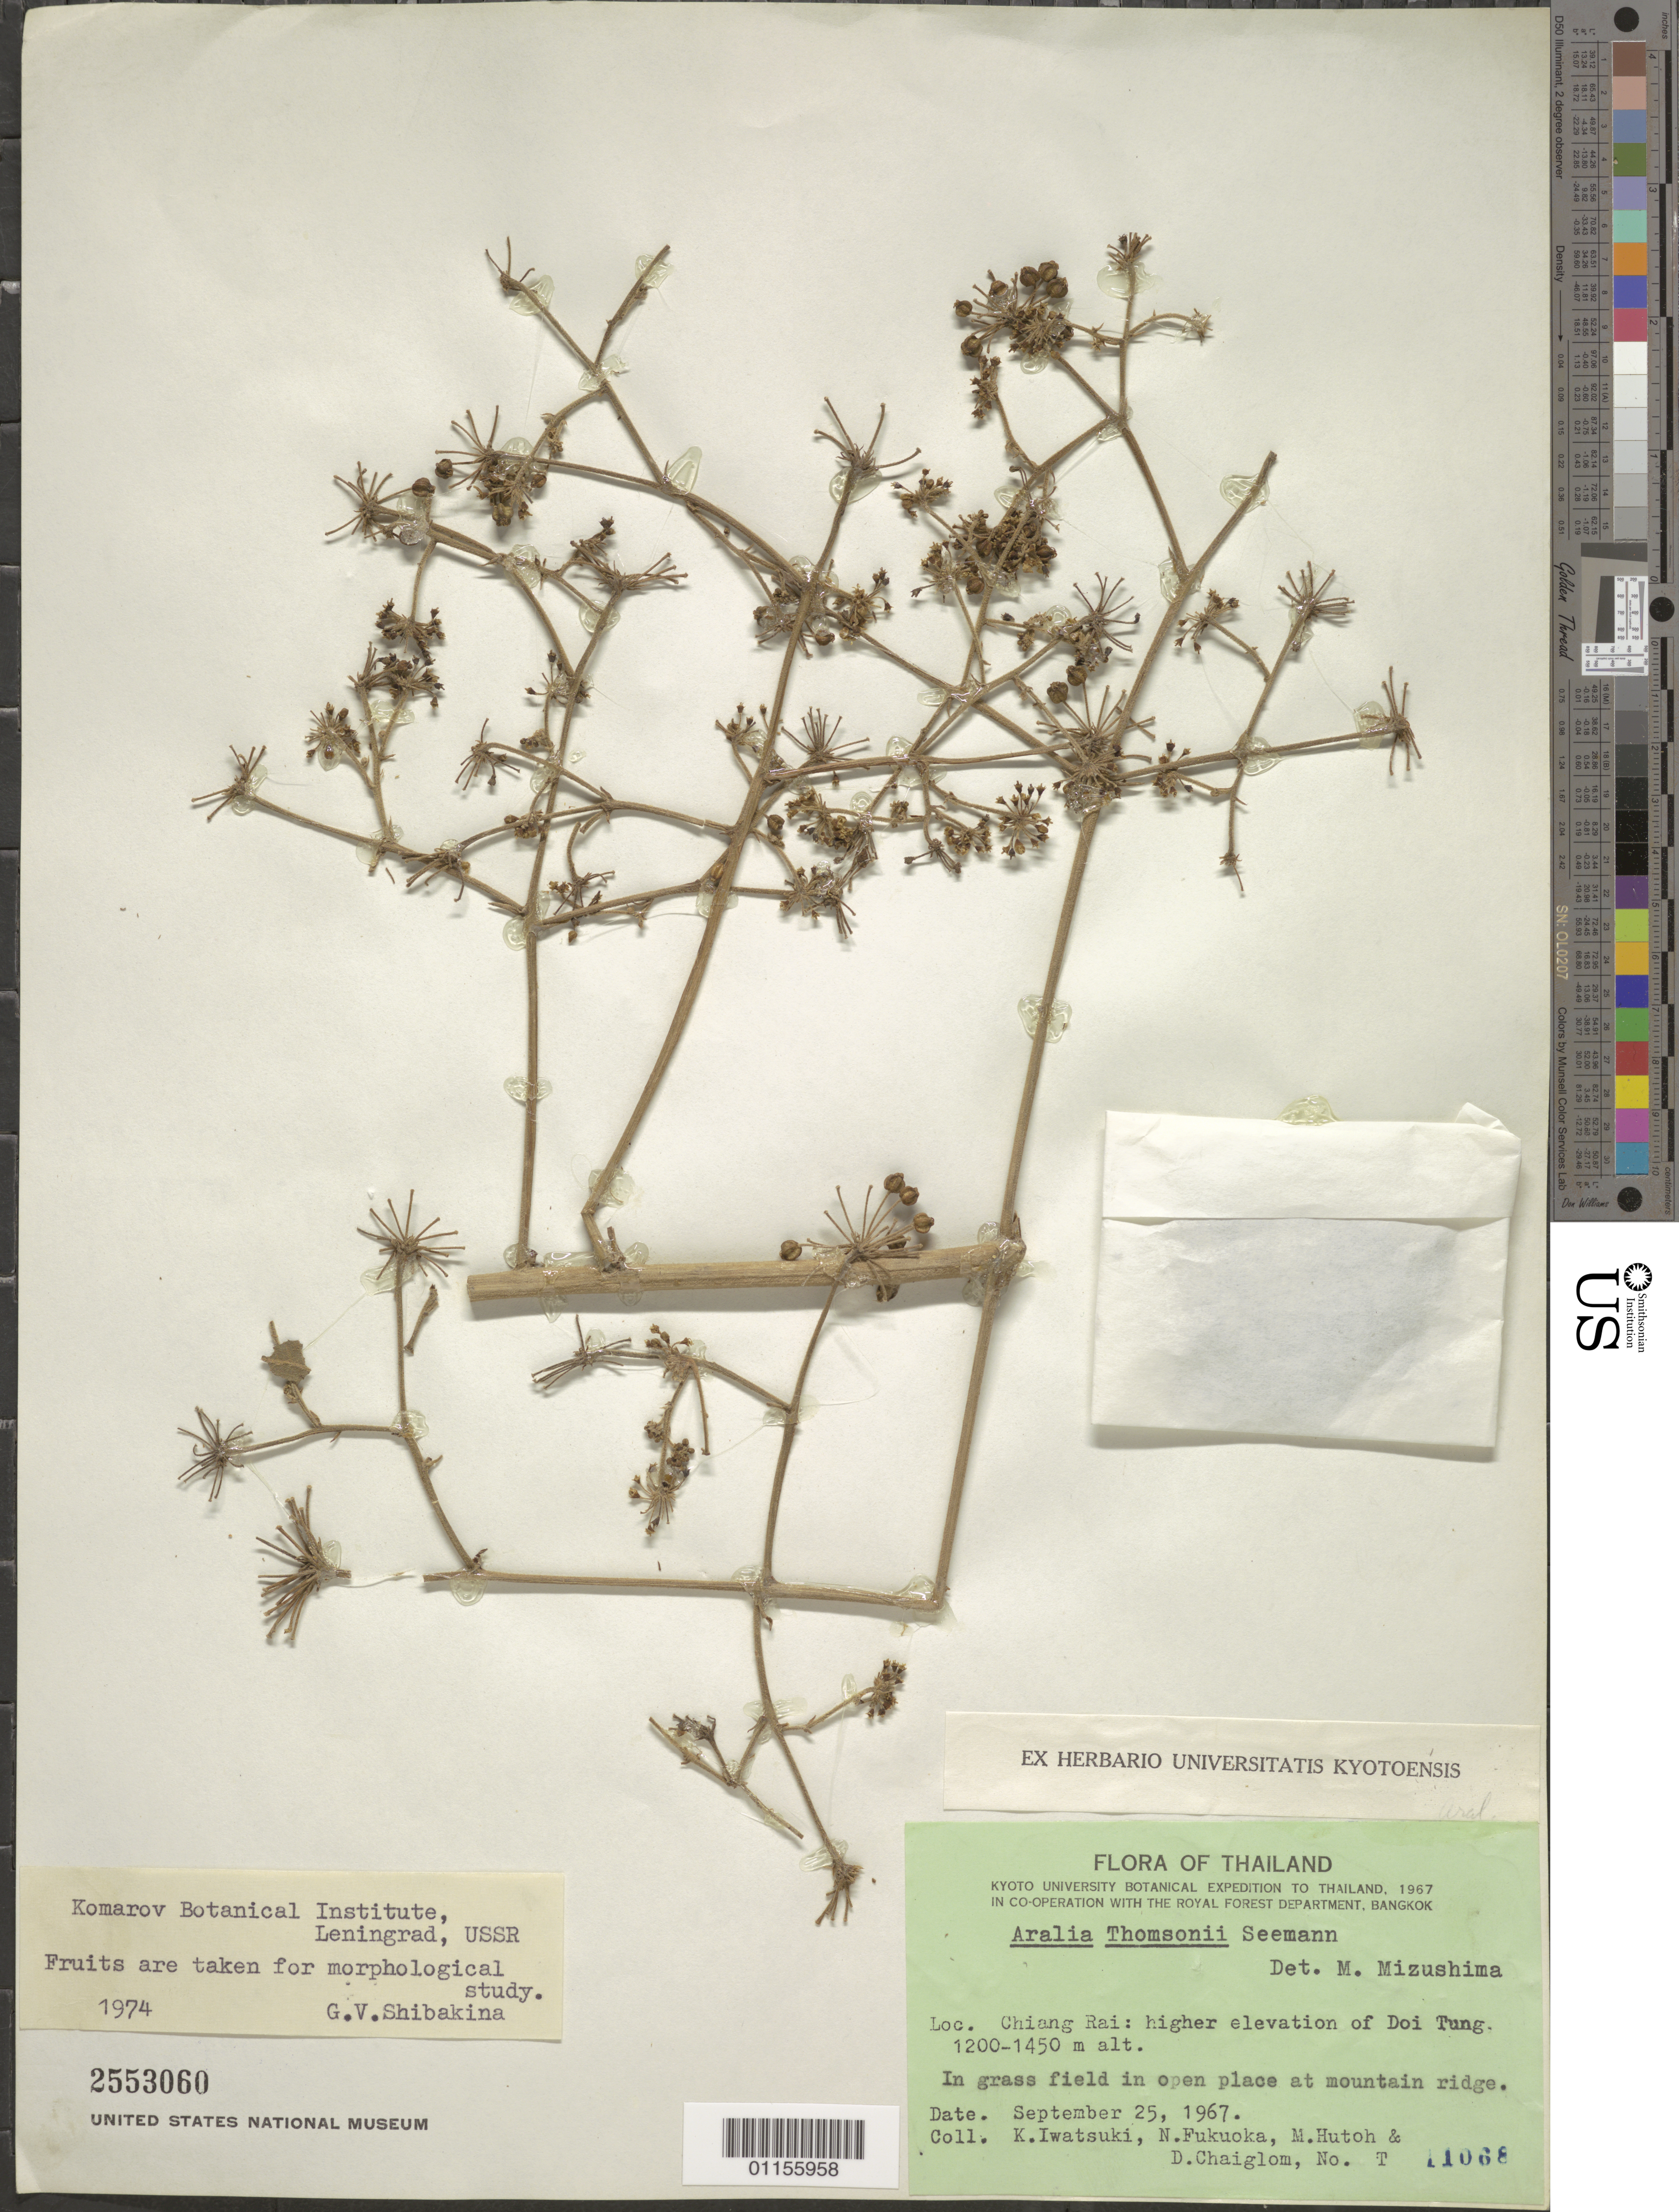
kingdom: Plantae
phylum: Tracheophyta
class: Magnoliopsida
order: Apiales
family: Araliaceae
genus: Aralia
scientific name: Aralia thomsonii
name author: Seem. ex C.B. Clarke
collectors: K. Iwatsuki, N. Fukuoka, M. Hutoh & D. Chaiglom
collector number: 11068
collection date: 1967-09-25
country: Thailand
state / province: Chiang Rai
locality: Doi Tung.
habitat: In grass field in open place at mountain ridge.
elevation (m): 1200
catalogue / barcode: US 2553060